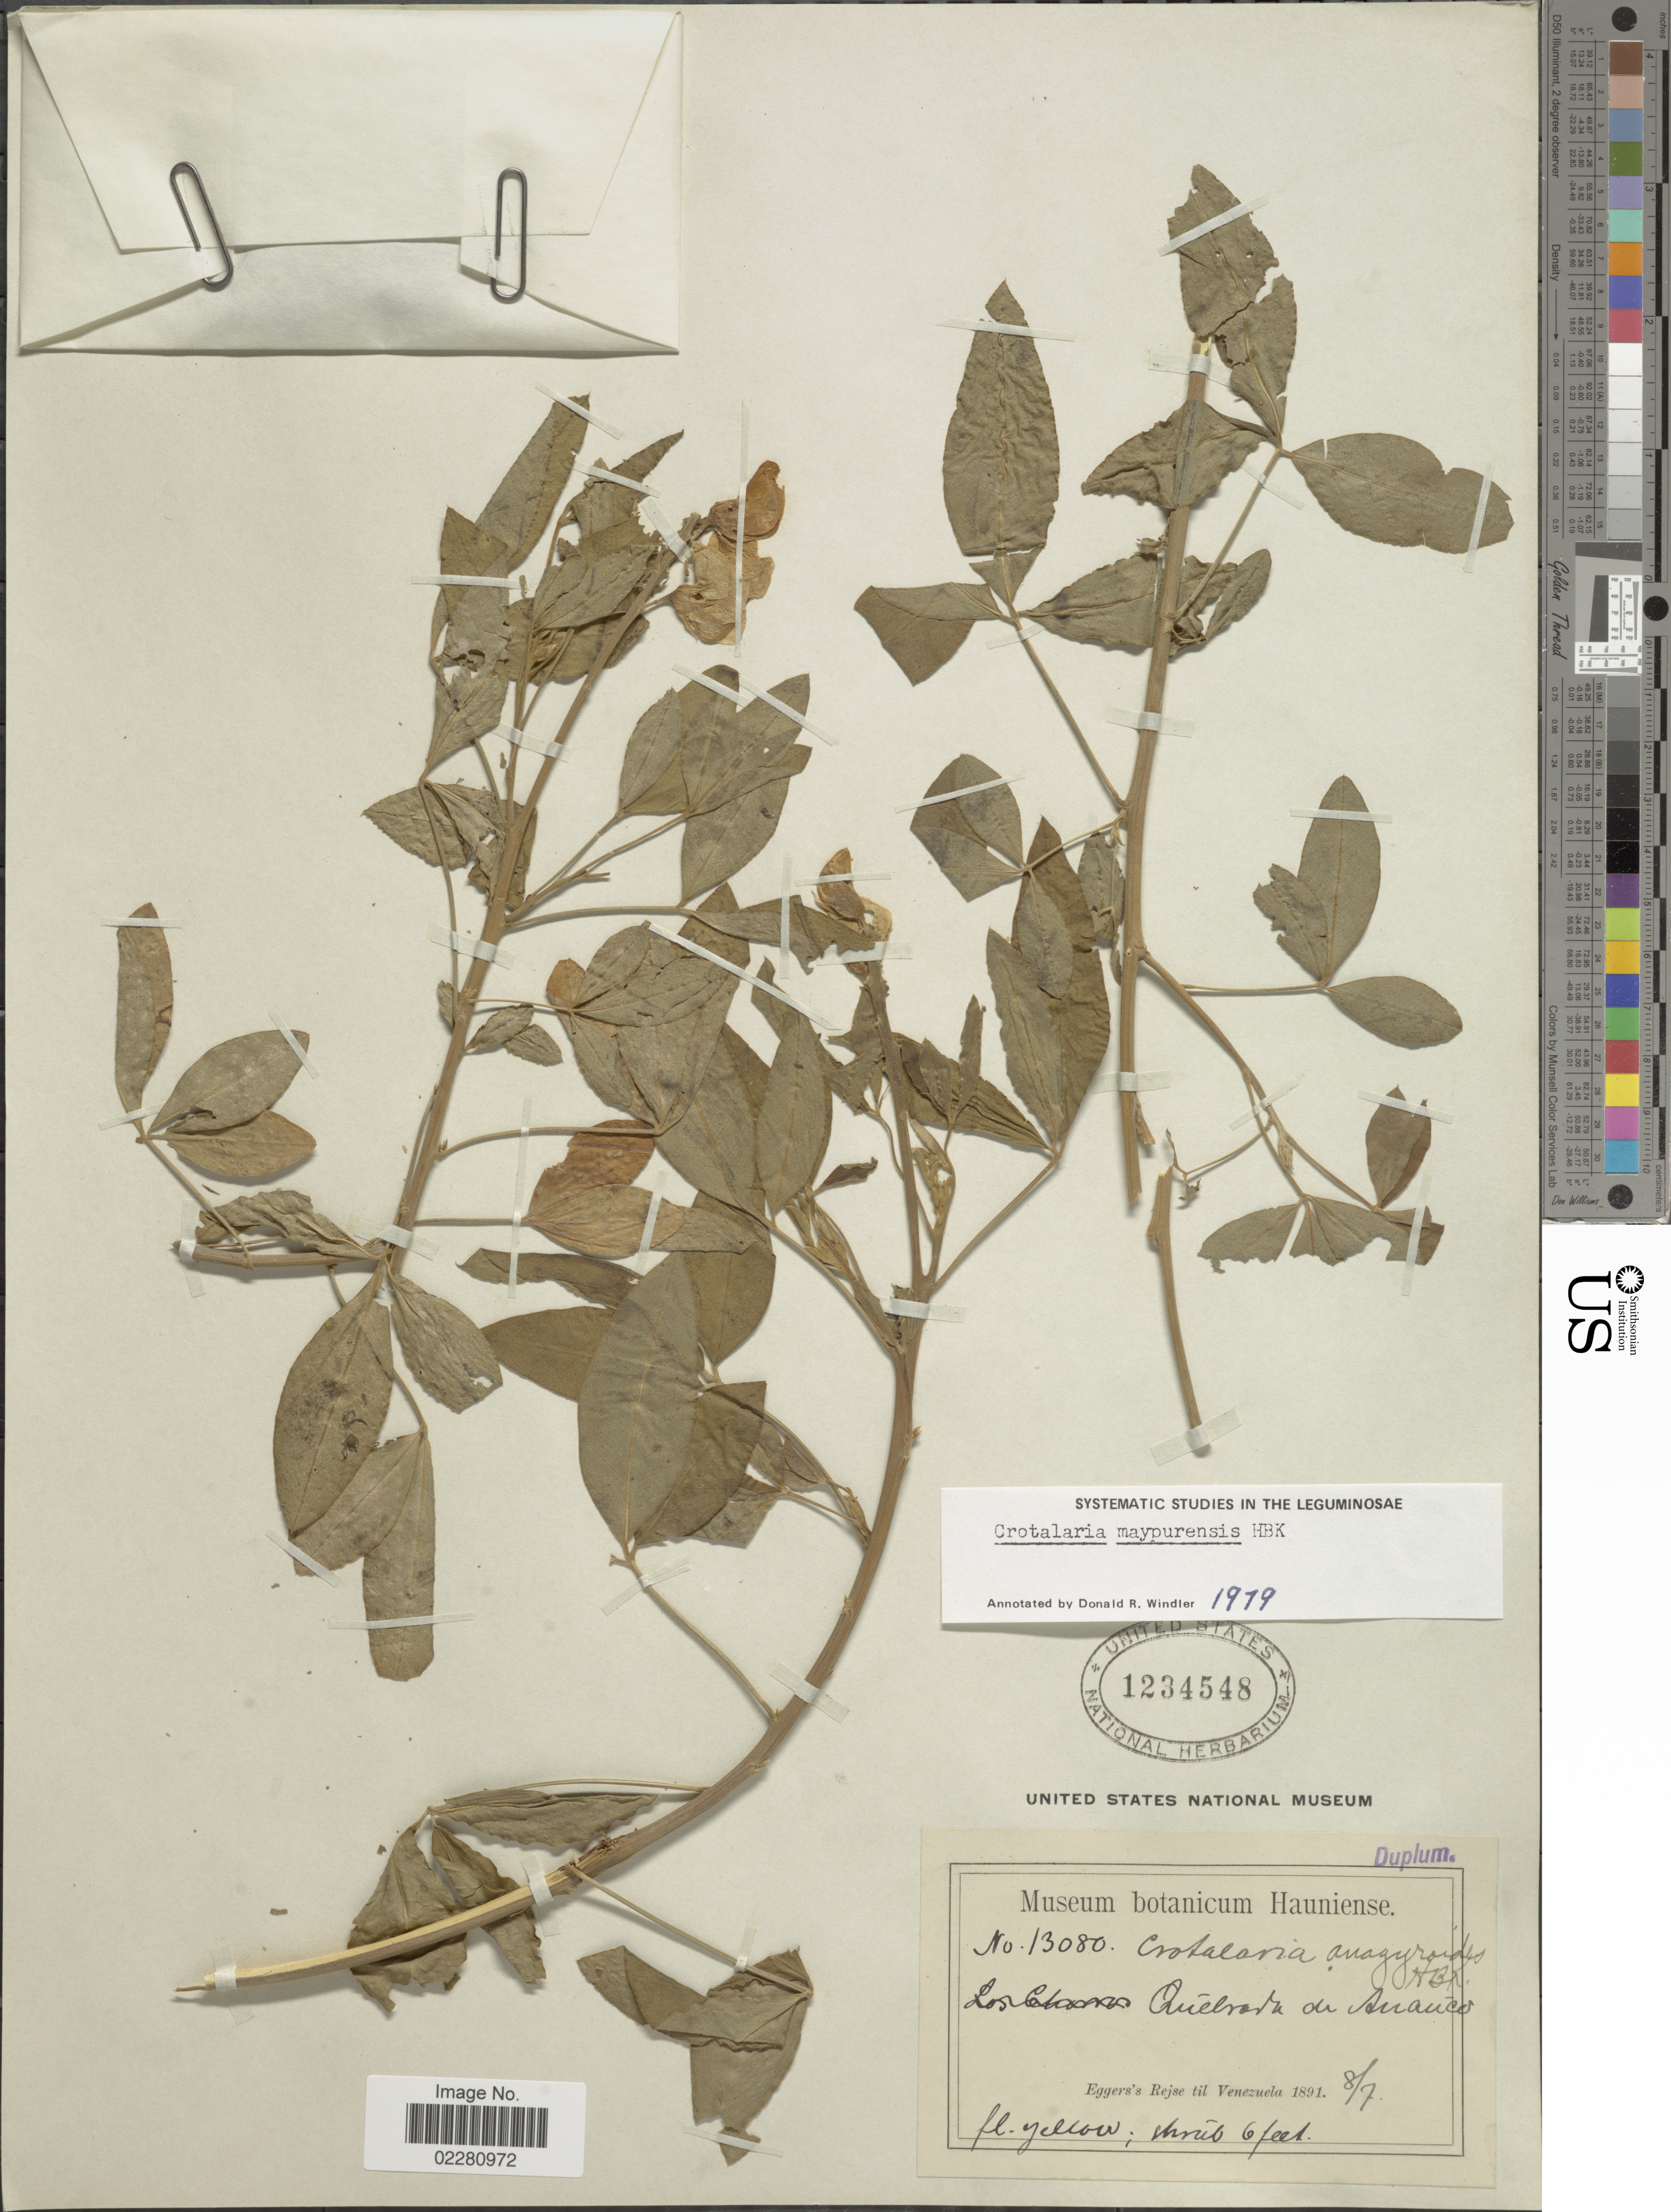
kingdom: Plantae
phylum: Tracheophyta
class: Magnoliopsida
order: Fabales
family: Fabaceae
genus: Crotalaria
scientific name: Crotalaria maypurensis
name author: Kunth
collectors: -. Eggers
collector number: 13080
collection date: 1891-08-07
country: Venezuela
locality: Quebrada de Arauco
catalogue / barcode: US 1234548